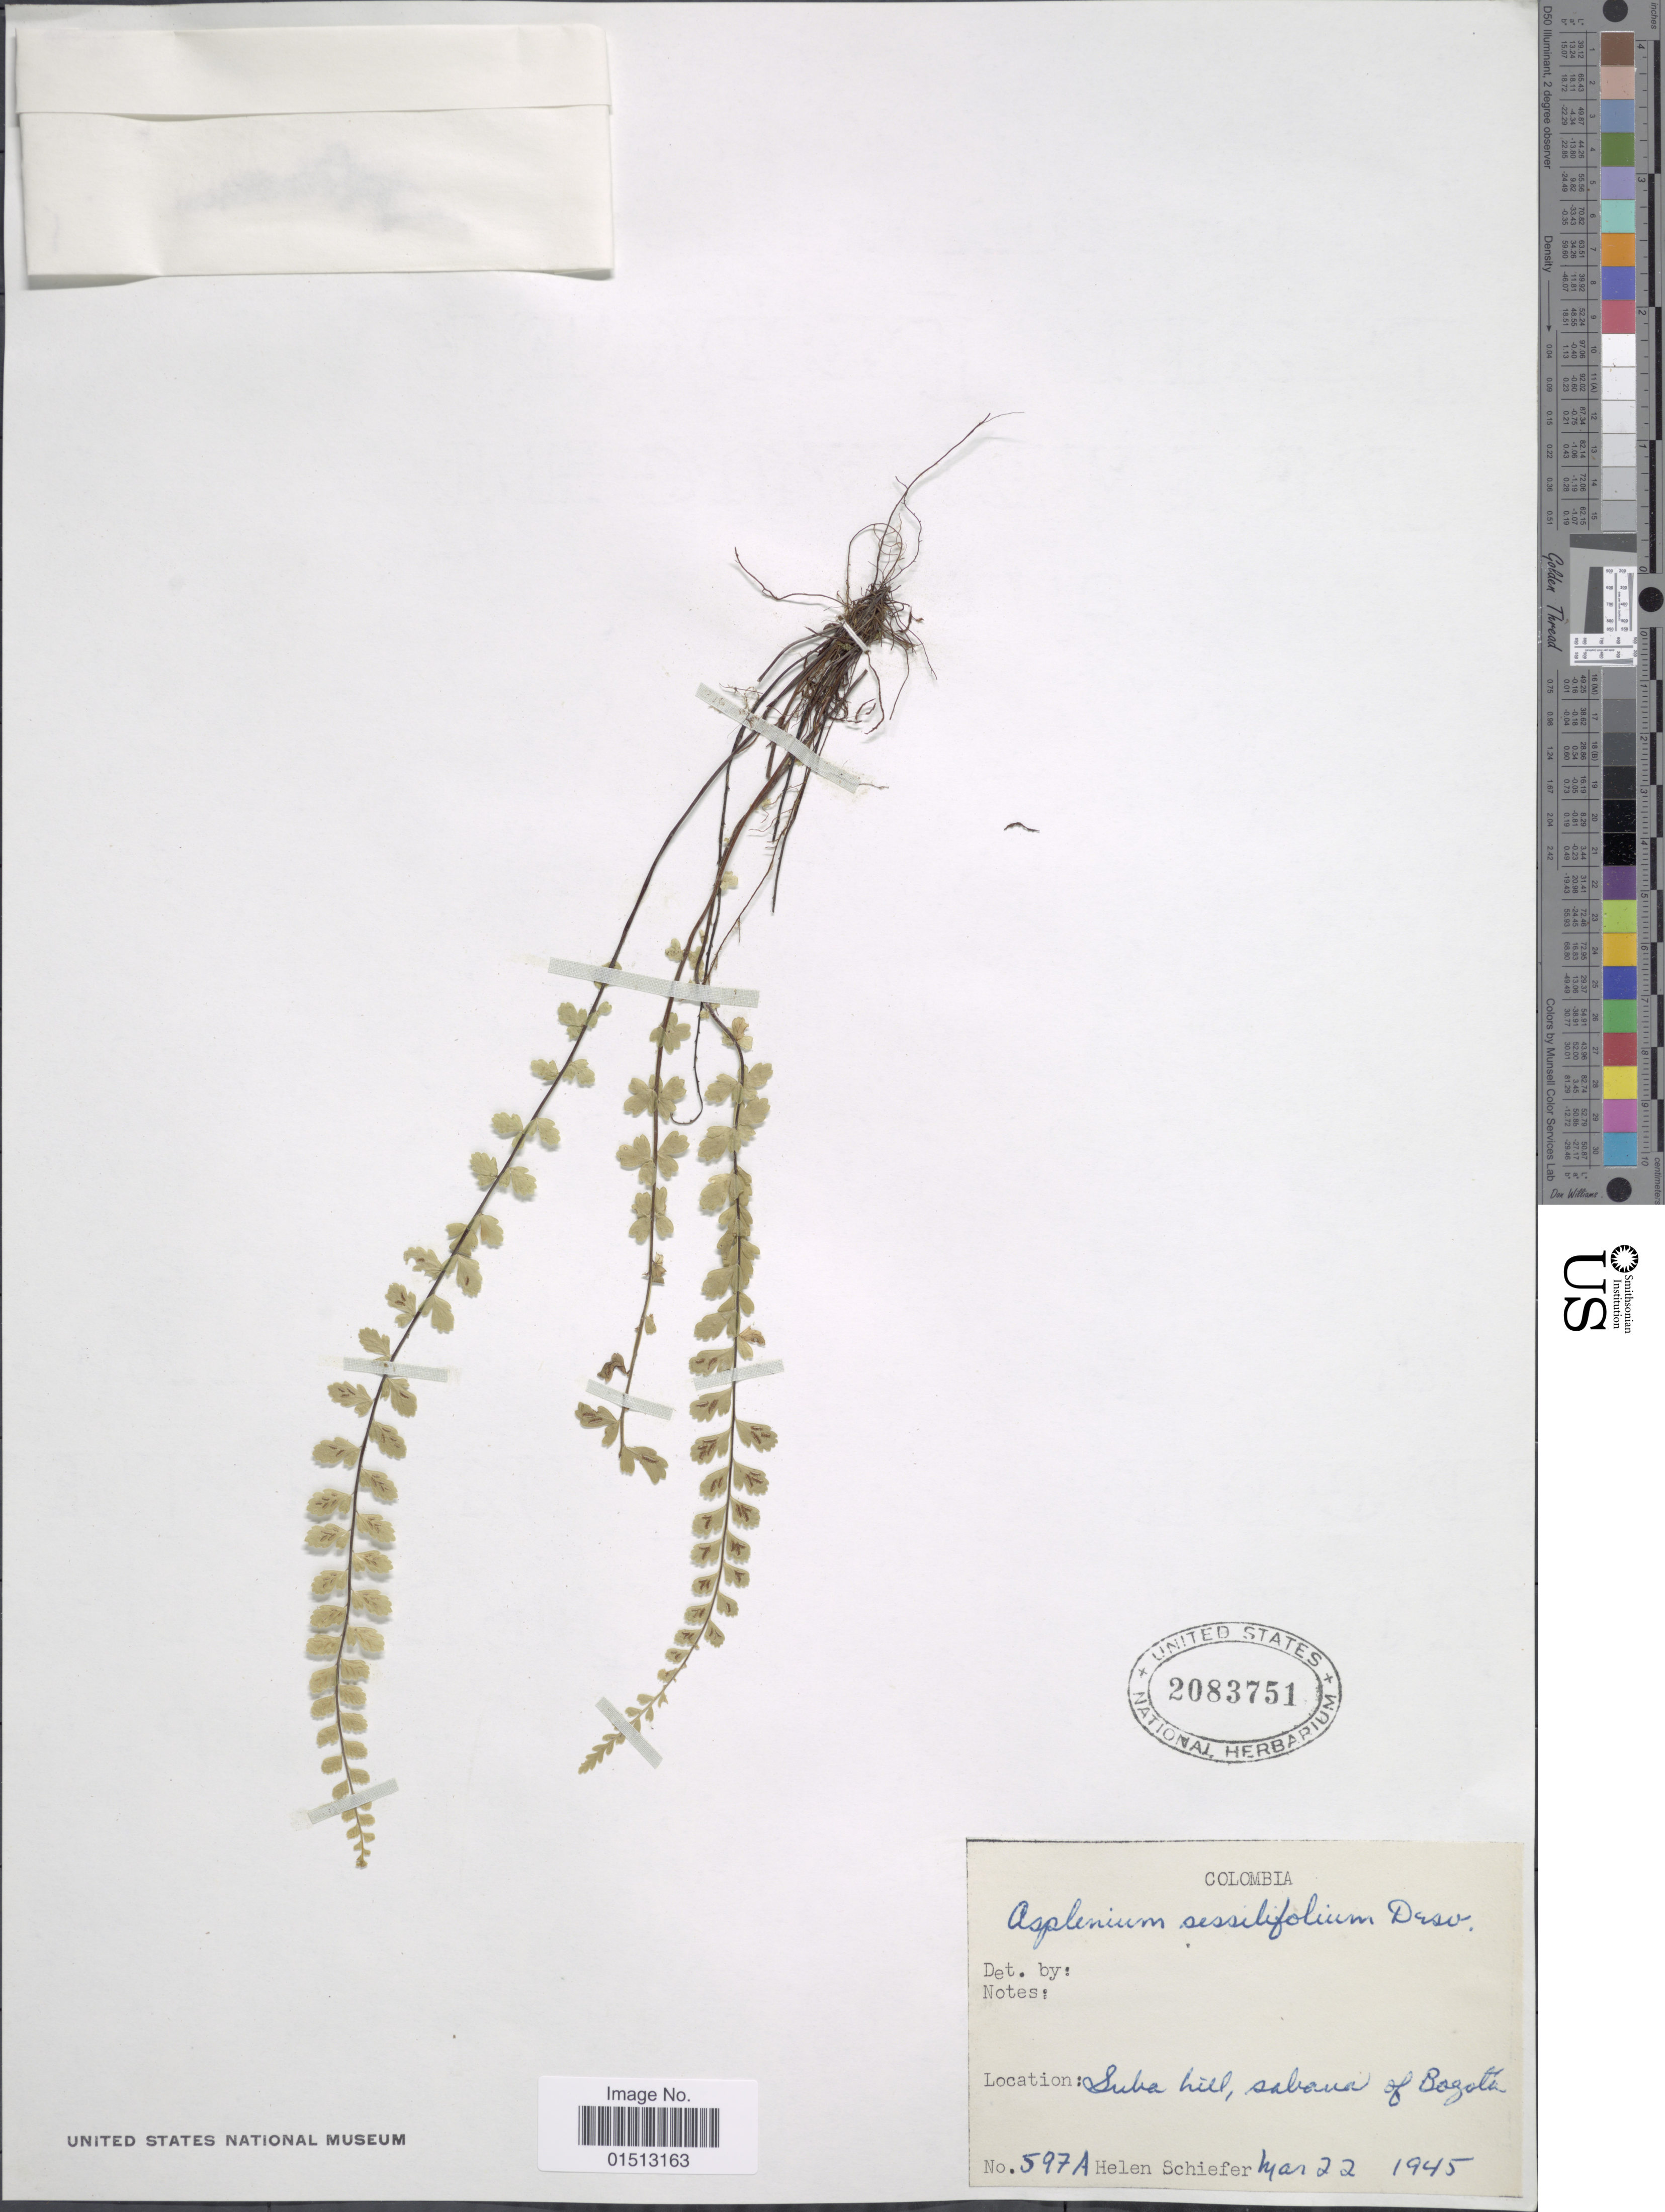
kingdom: Plantae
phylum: Tracheophyta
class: Polypodiopsida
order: Polypodiales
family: Aspleniaceae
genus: Asplenium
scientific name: Asplenium sessilifolium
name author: Desv.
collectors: H. Schiefer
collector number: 597A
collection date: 1945-03-22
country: Colombia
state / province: Bogota D.C.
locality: Suba hill, sabana of Bogotá.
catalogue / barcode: US 2083751